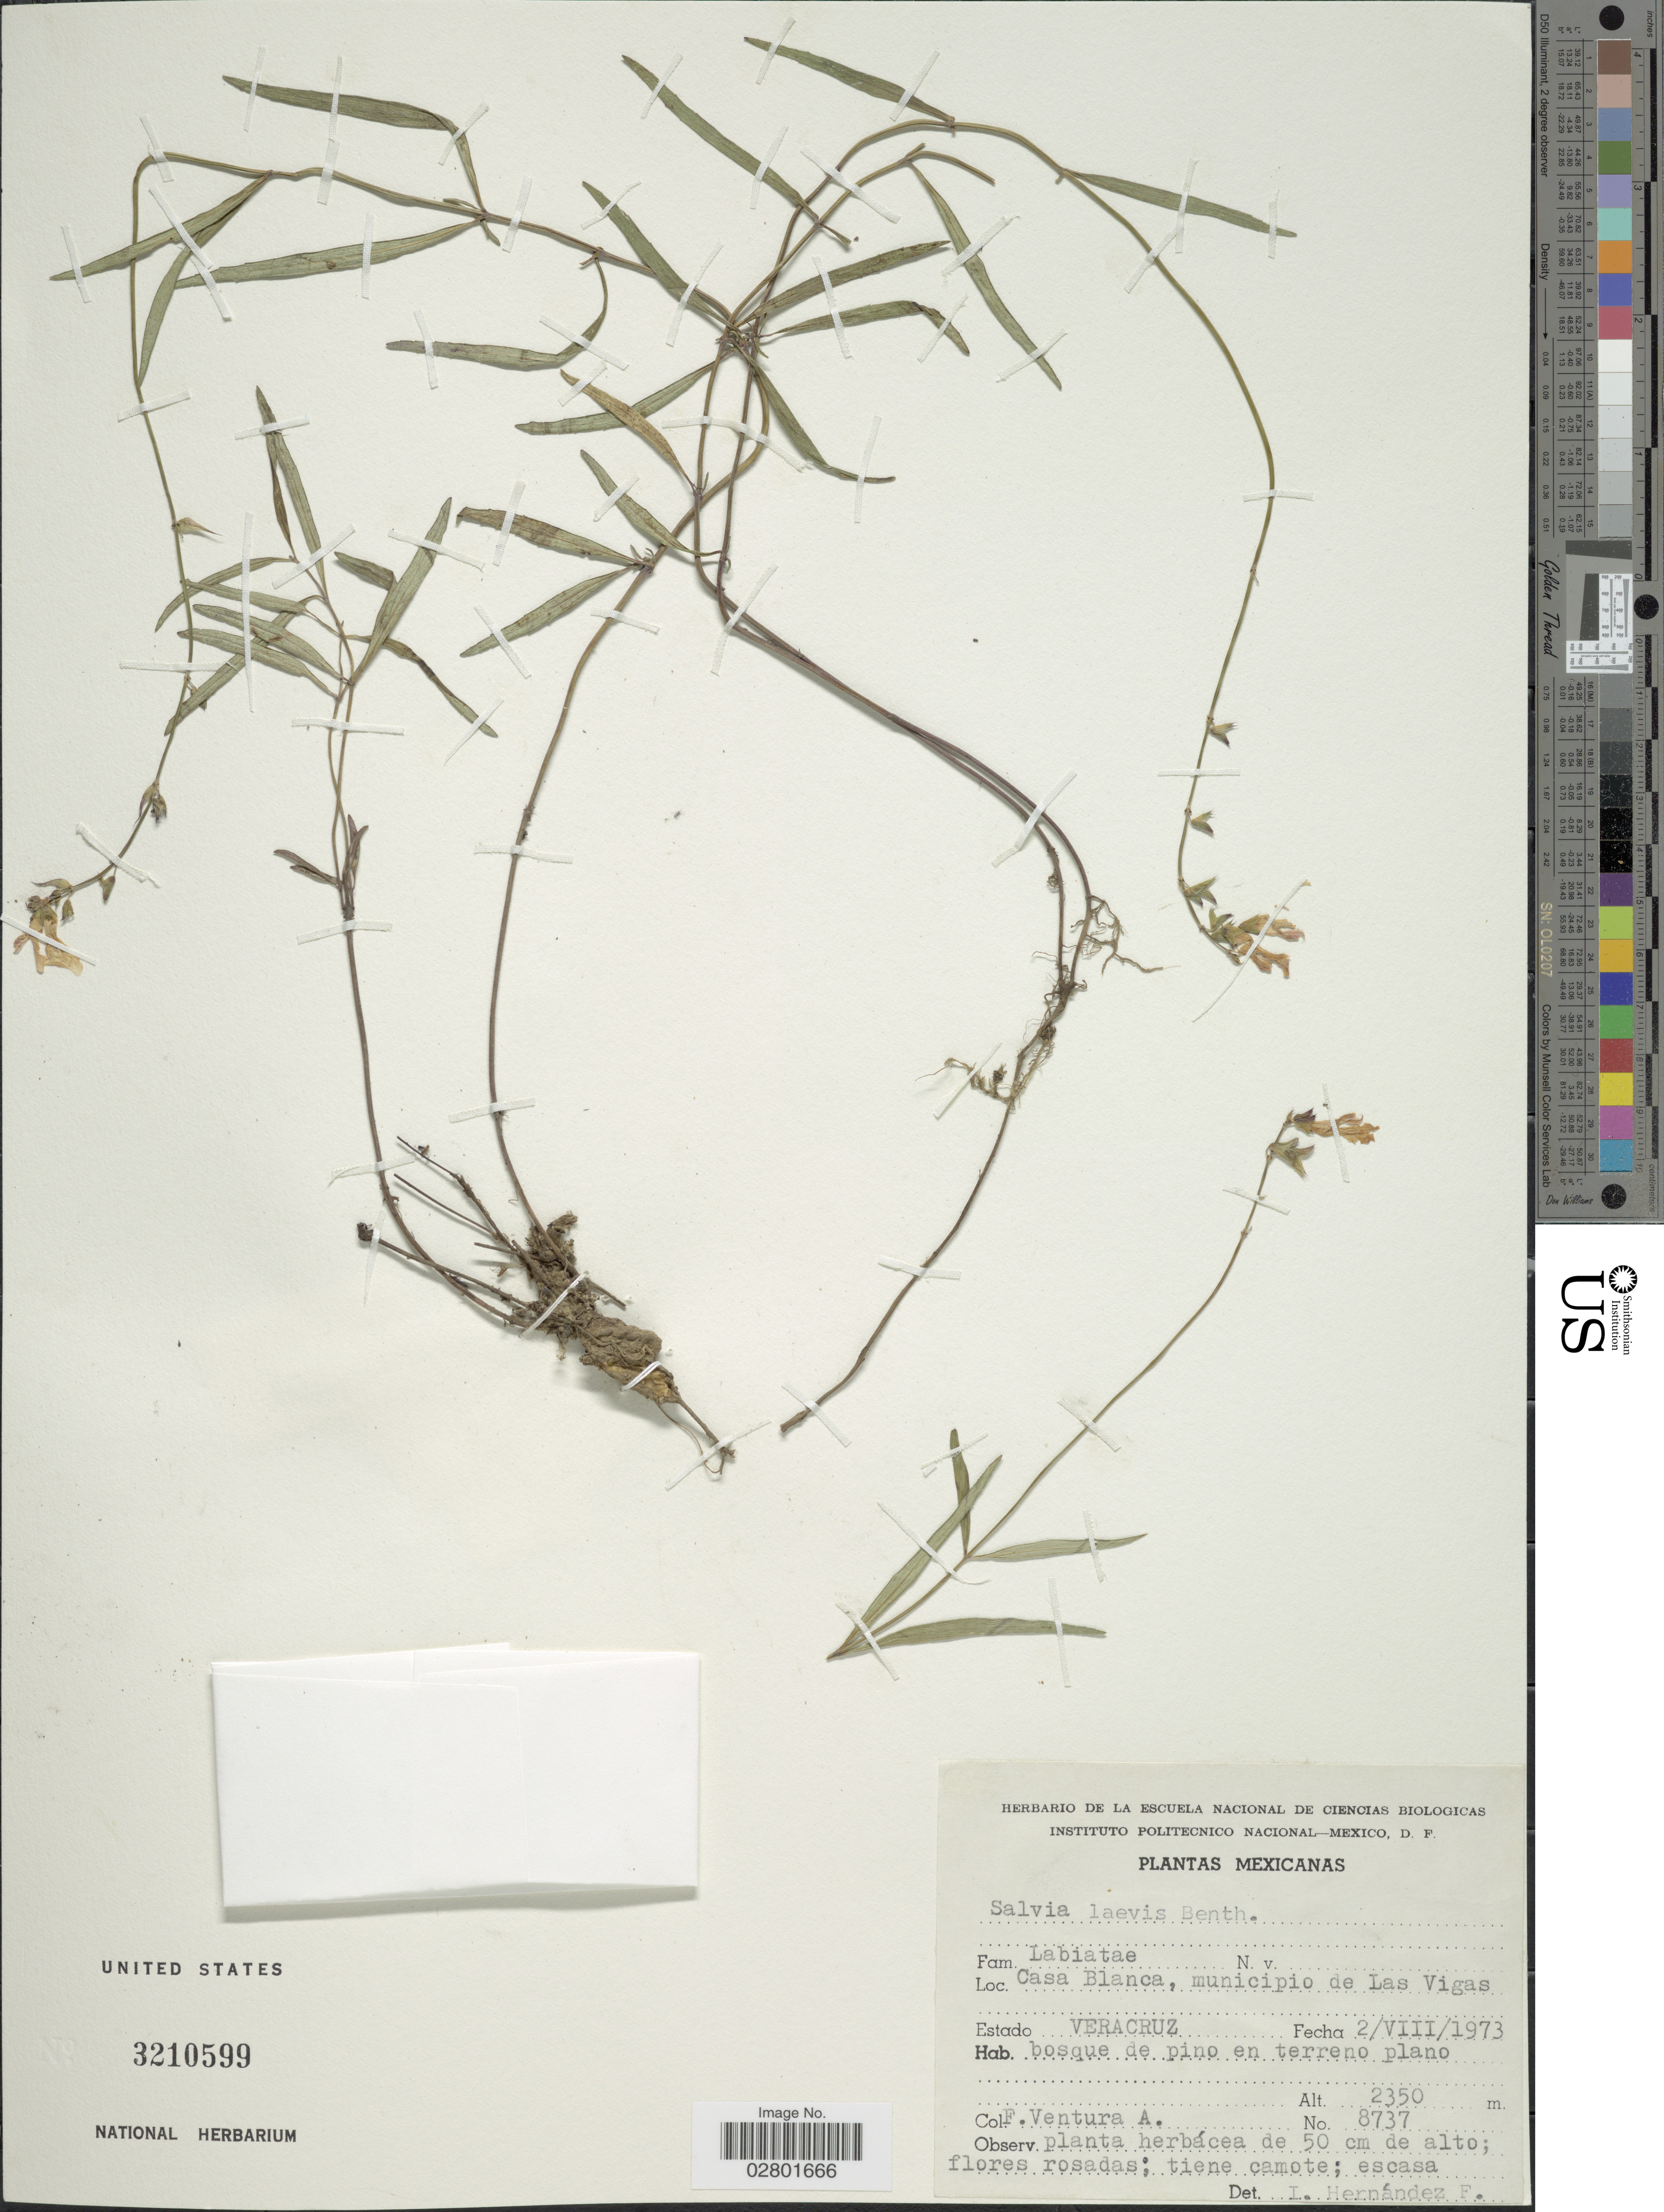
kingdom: Plantae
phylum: Tracheophyta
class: Magnoliopsida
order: Lamiales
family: Lamiaceae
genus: Salvia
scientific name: Salvia laevis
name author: Benth.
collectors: F. Ventura A.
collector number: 8737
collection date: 1973-08-02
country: Mexico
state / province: Veracruz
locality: Casa Blanca, municipio de Las Vigas, Estado Vera Cruz.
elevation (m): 2350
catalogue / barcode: US 3210599